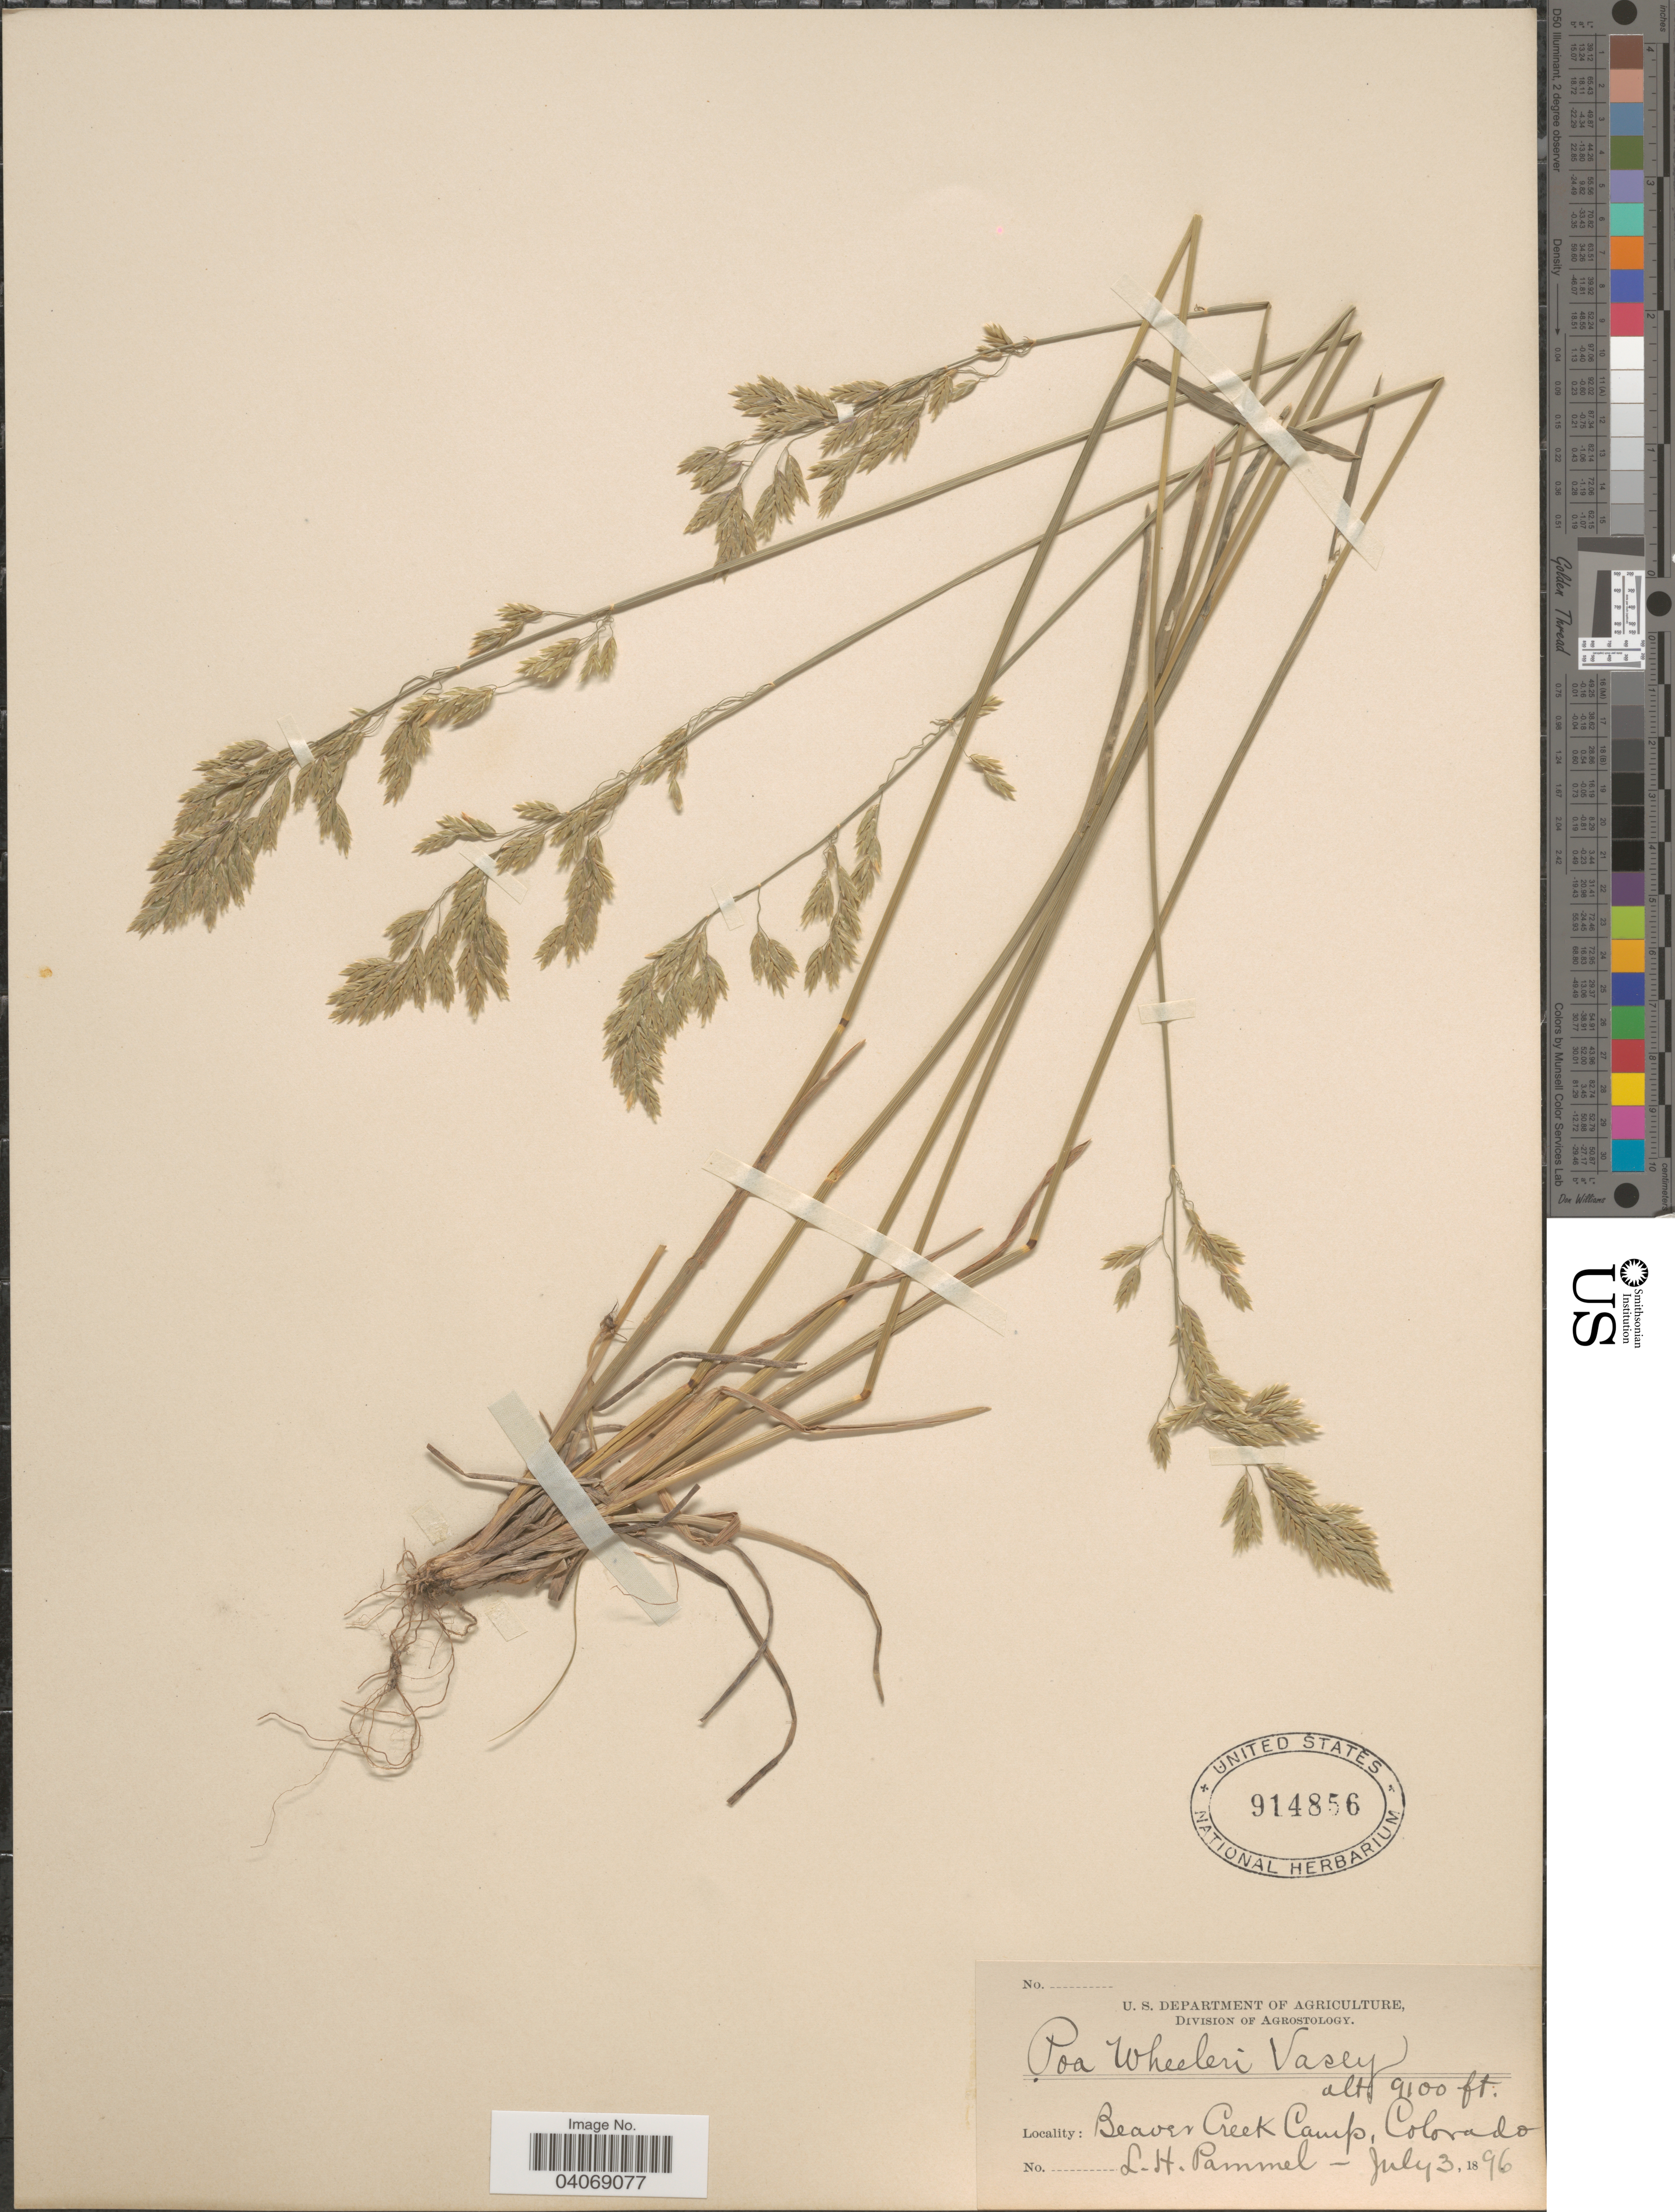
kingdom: Plantae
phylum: Tracheophyta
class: Liliopsida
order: Poales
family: Poaceae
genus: Poa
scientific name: Poa wheeleri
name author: Vasey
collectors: L. Pammel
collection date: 1896-07-03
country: United States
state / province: Colorado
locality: Beaver Creek Camp.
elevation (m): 2774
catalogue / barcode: US 914856